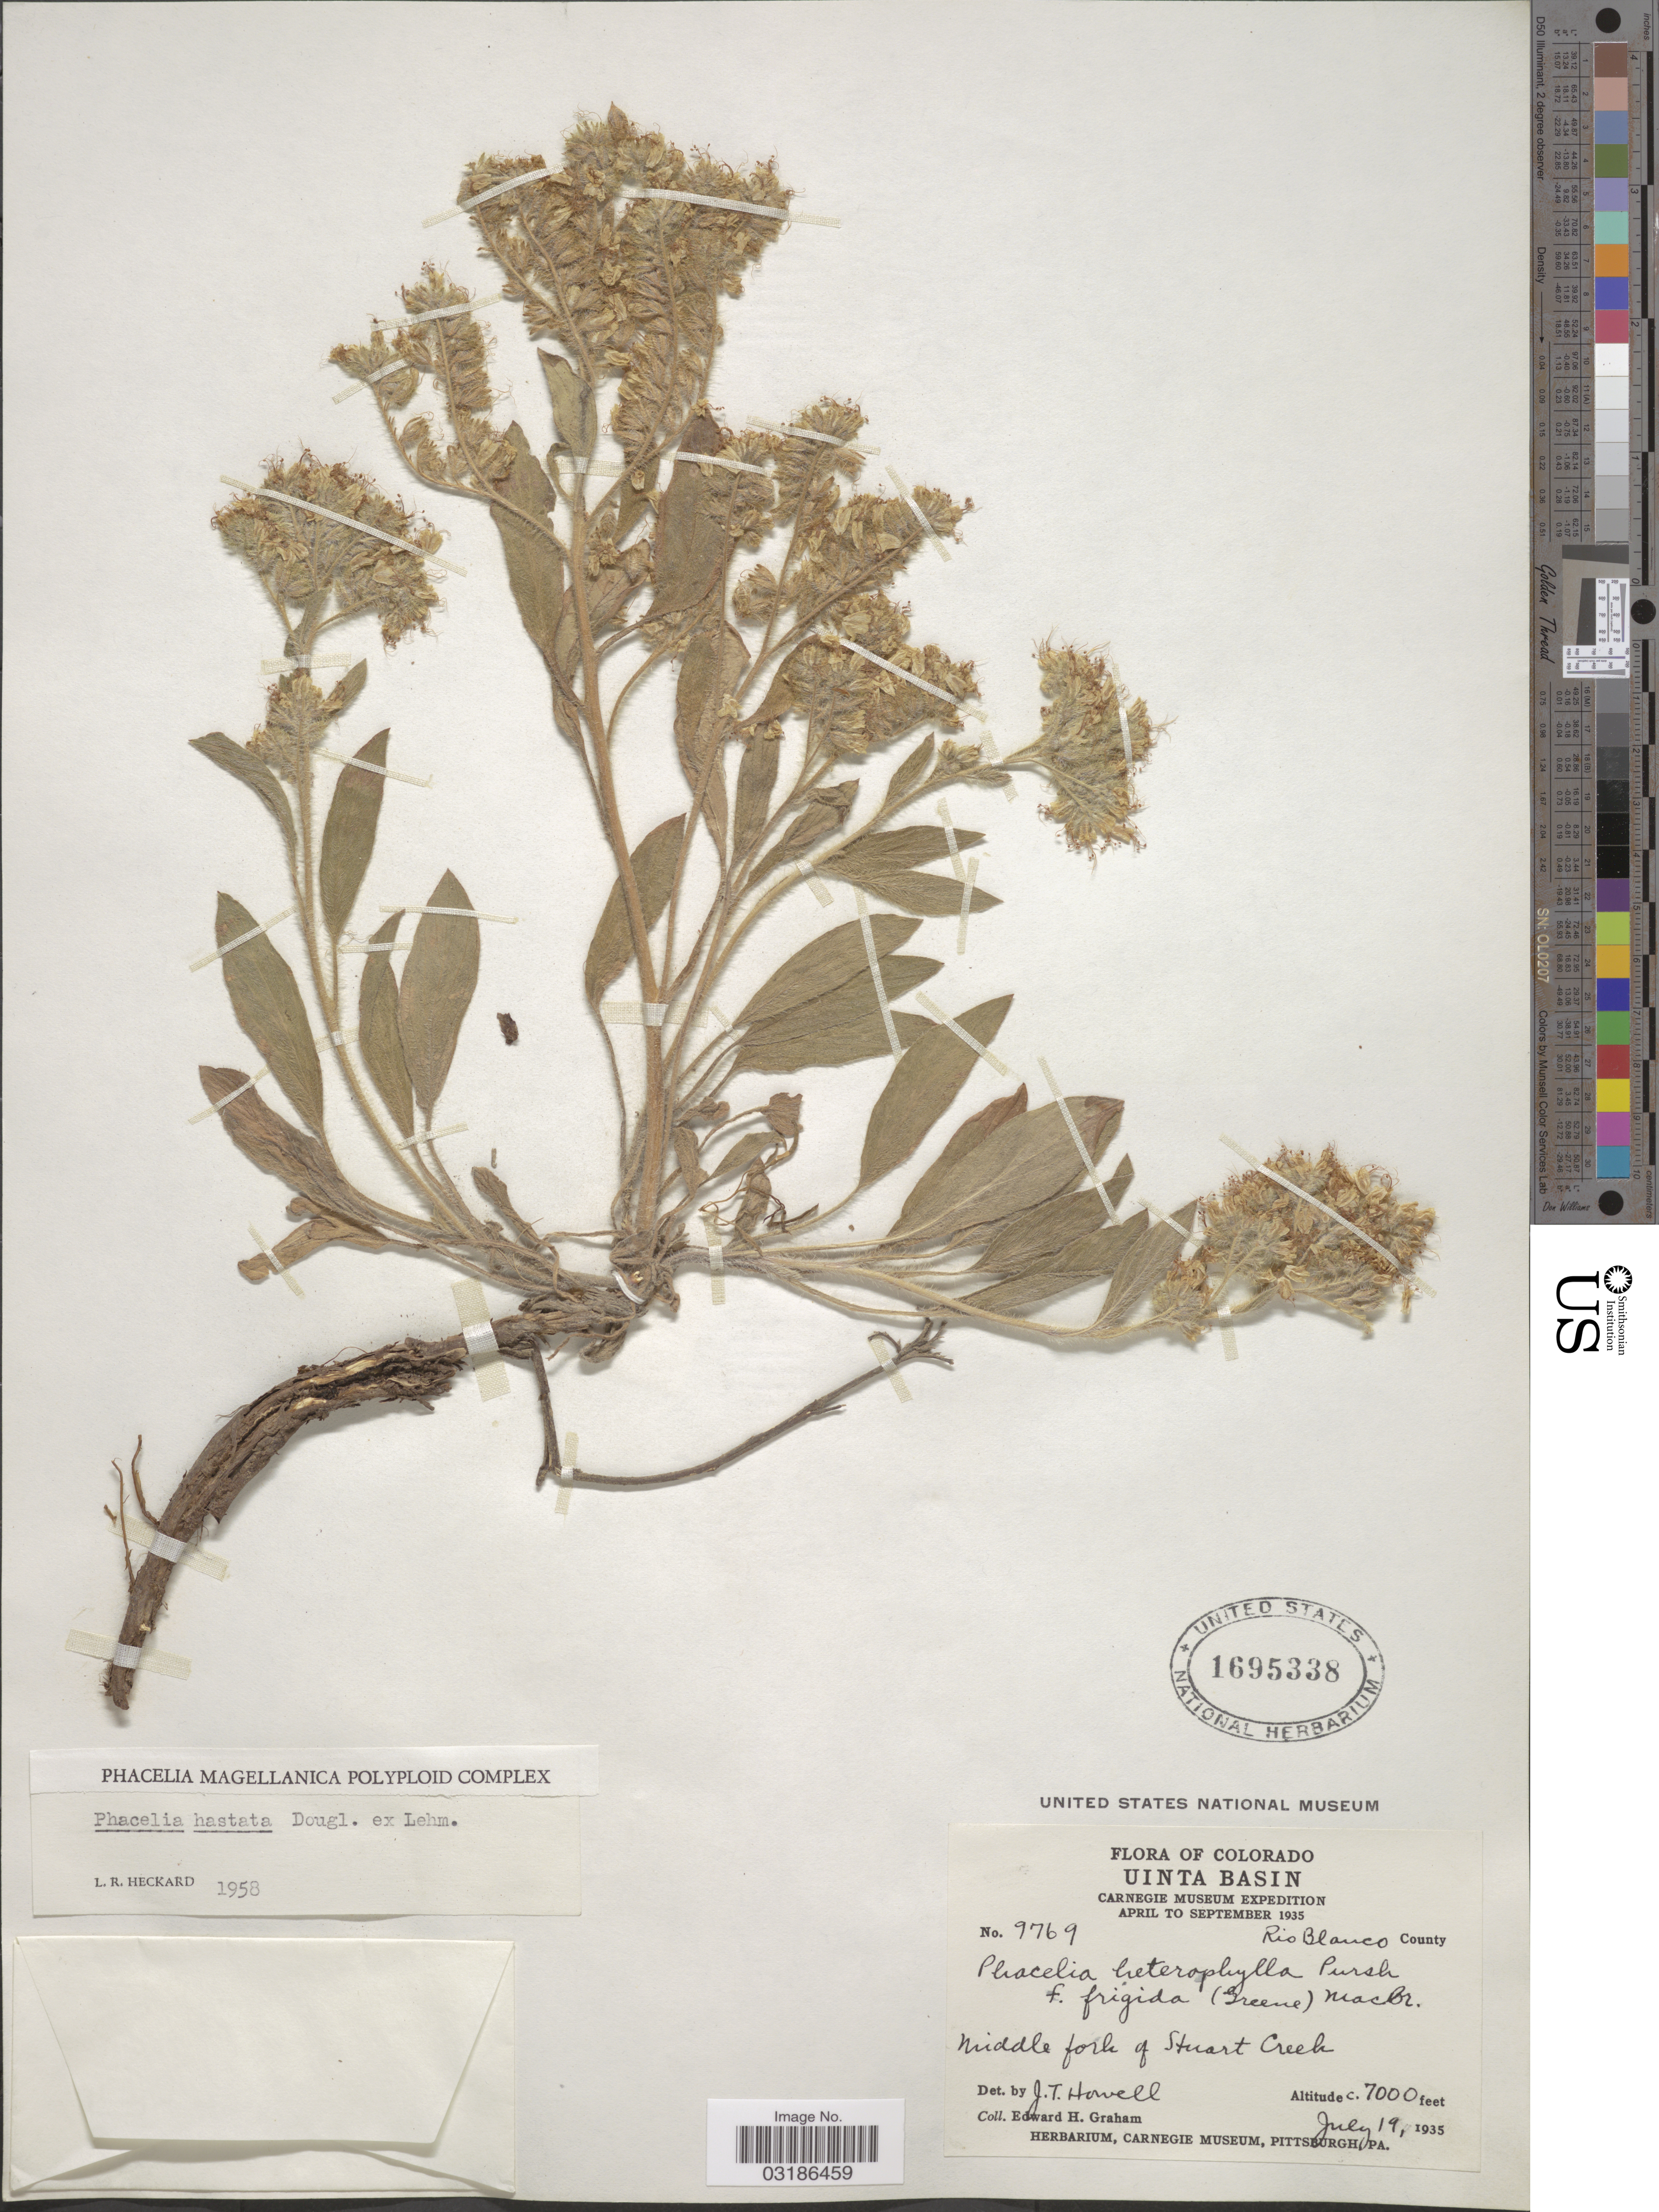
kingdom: Plantae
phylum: Tracheophyta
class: Magnoliopsida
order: Boraginales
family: Hydrophyllaceae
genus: Phacelia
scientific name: Phacelia hastata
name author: Douglas ex Lehm.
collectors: E. H. Graham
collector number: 9769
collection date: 1935-07-19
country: United States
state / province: Colorado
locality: Uinta Basin. Rio Blanco County. Middle fork of Stuart Creek.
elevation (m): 2134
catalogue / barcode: US 1695338